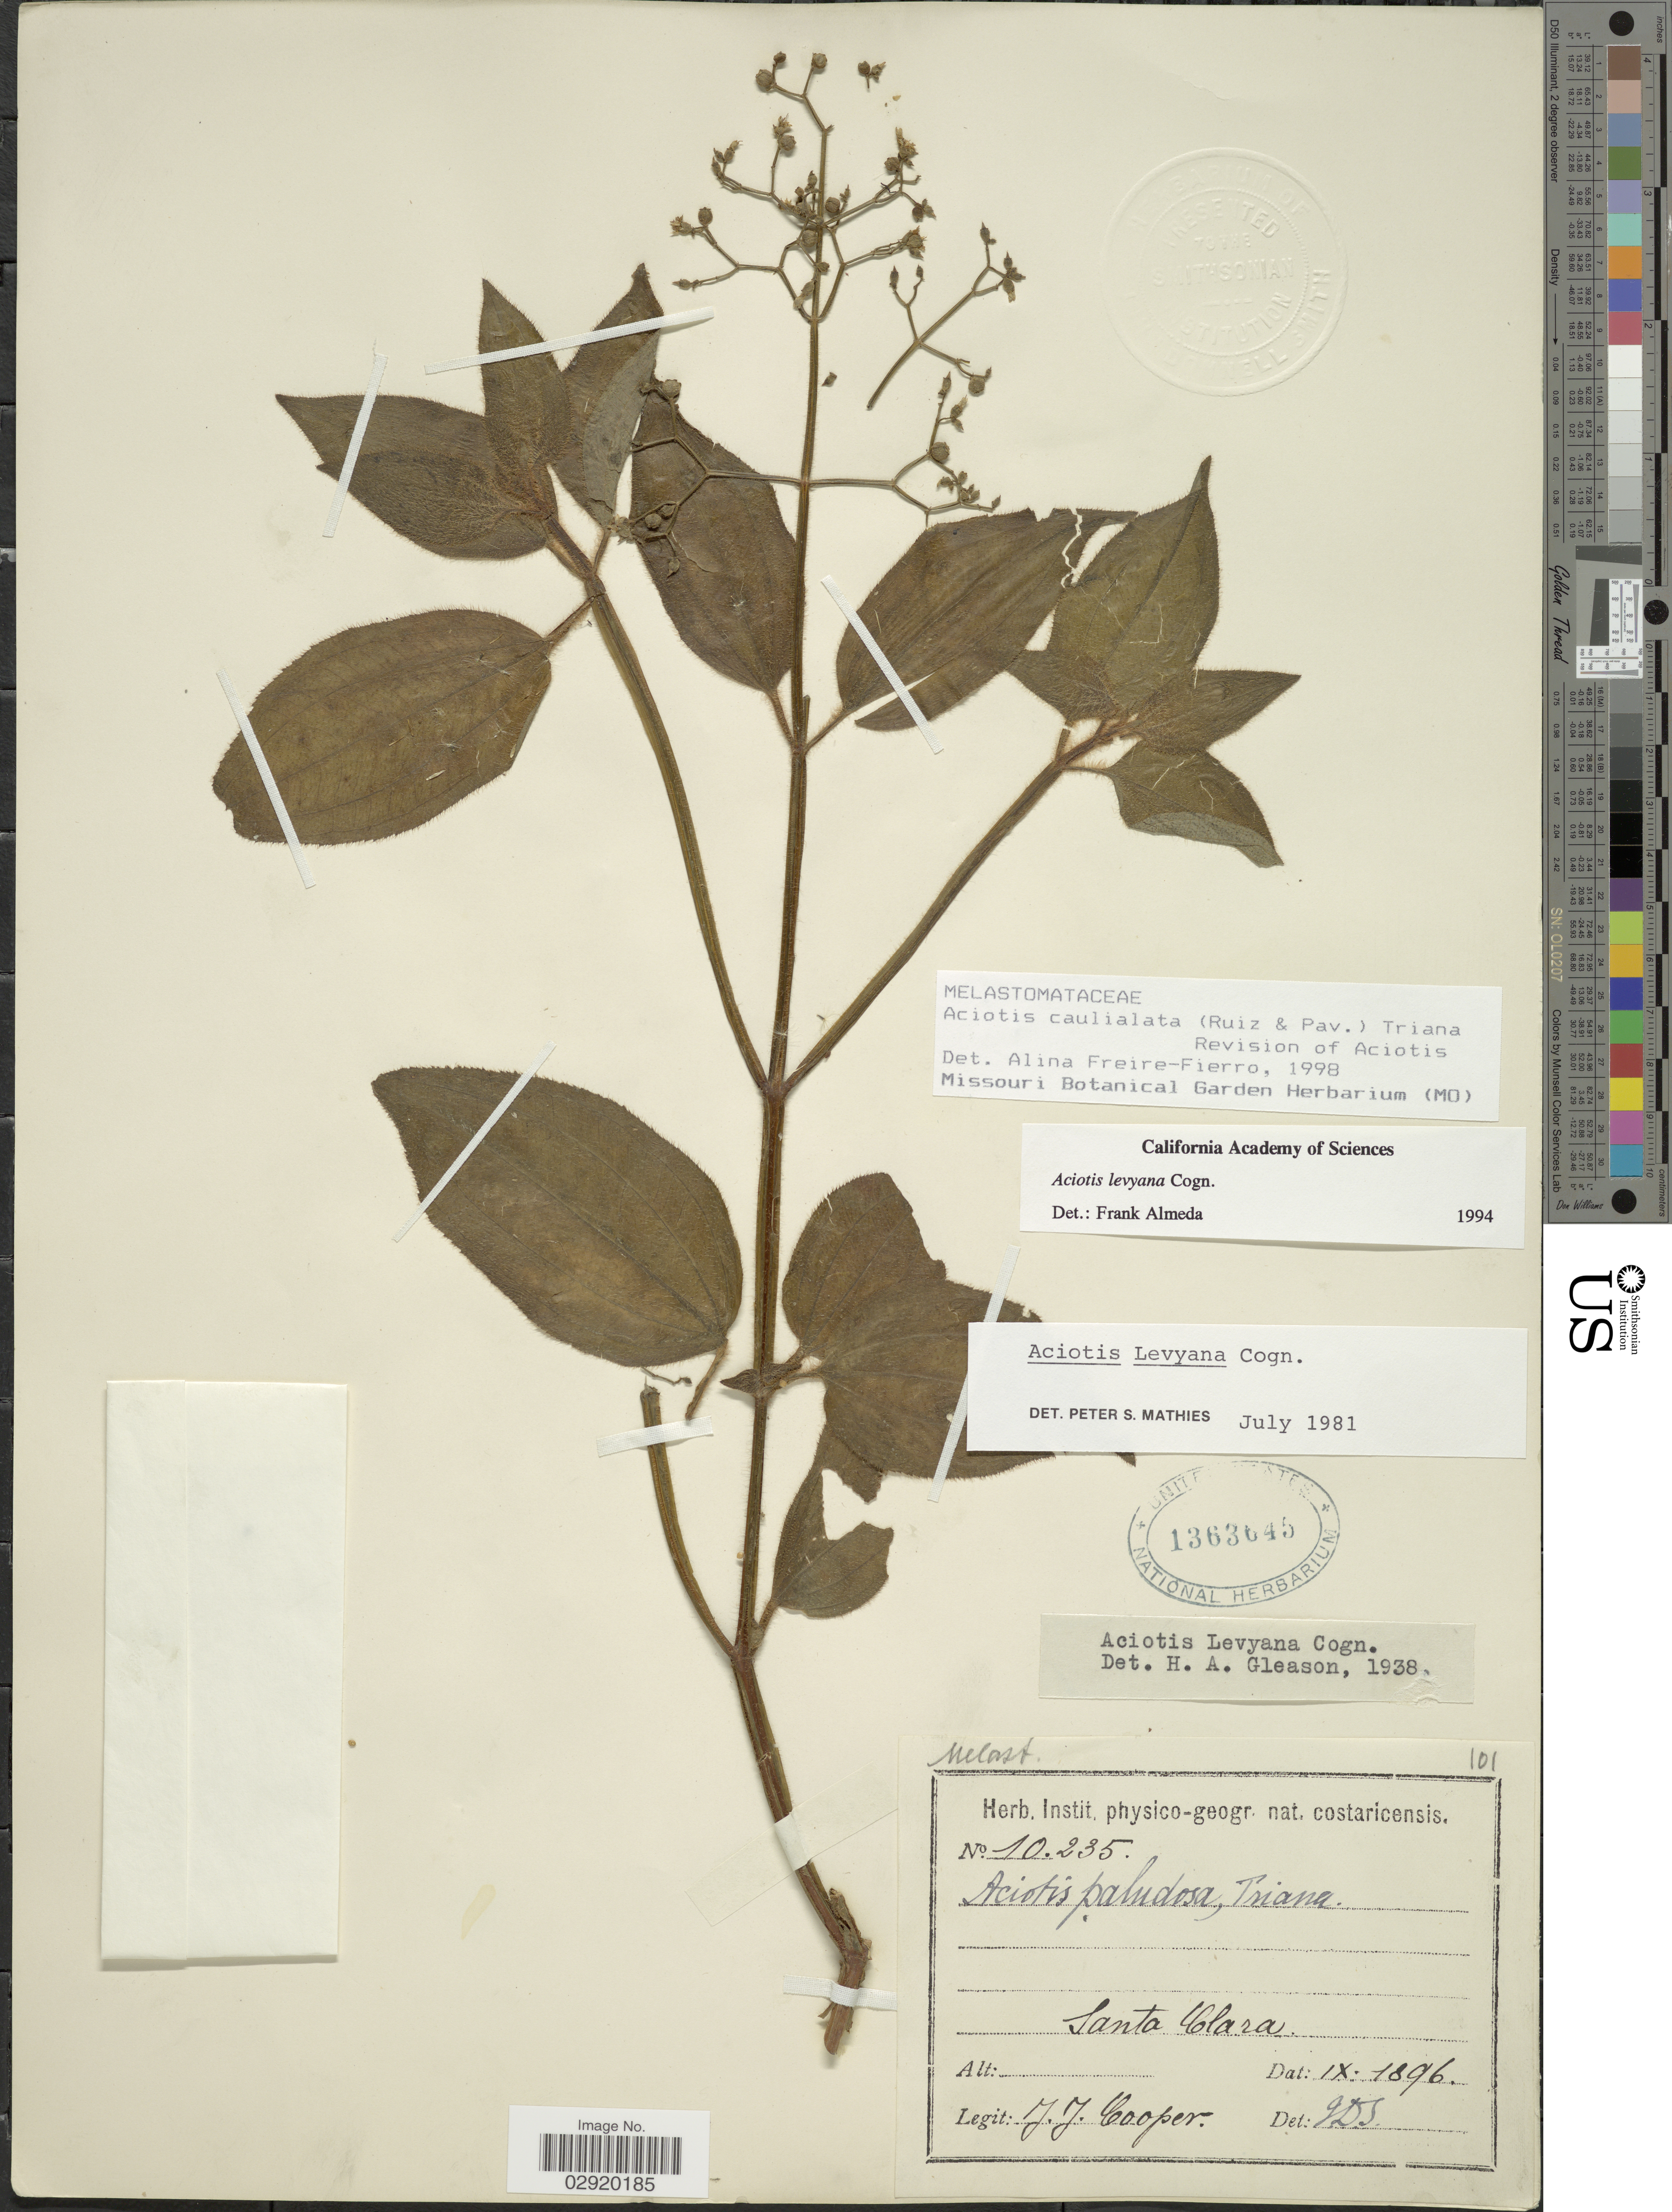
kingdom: Plantae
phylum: Tracheophyta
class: Magnoliopsida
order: Myrtales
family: Melastomataceae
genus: Aciotis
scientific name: Aciotis rubricaulis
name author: (Mart. ex DC.) Triana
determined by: Nunes da Silva, Diego, (RB), Jardim Botanico do Rio de Janeiro - Herbario (BRAZIL)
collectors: J. J. Cooper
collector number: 10235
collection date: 1896-09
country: Costa Rica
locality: Santa Clara.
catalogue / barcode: US 136365